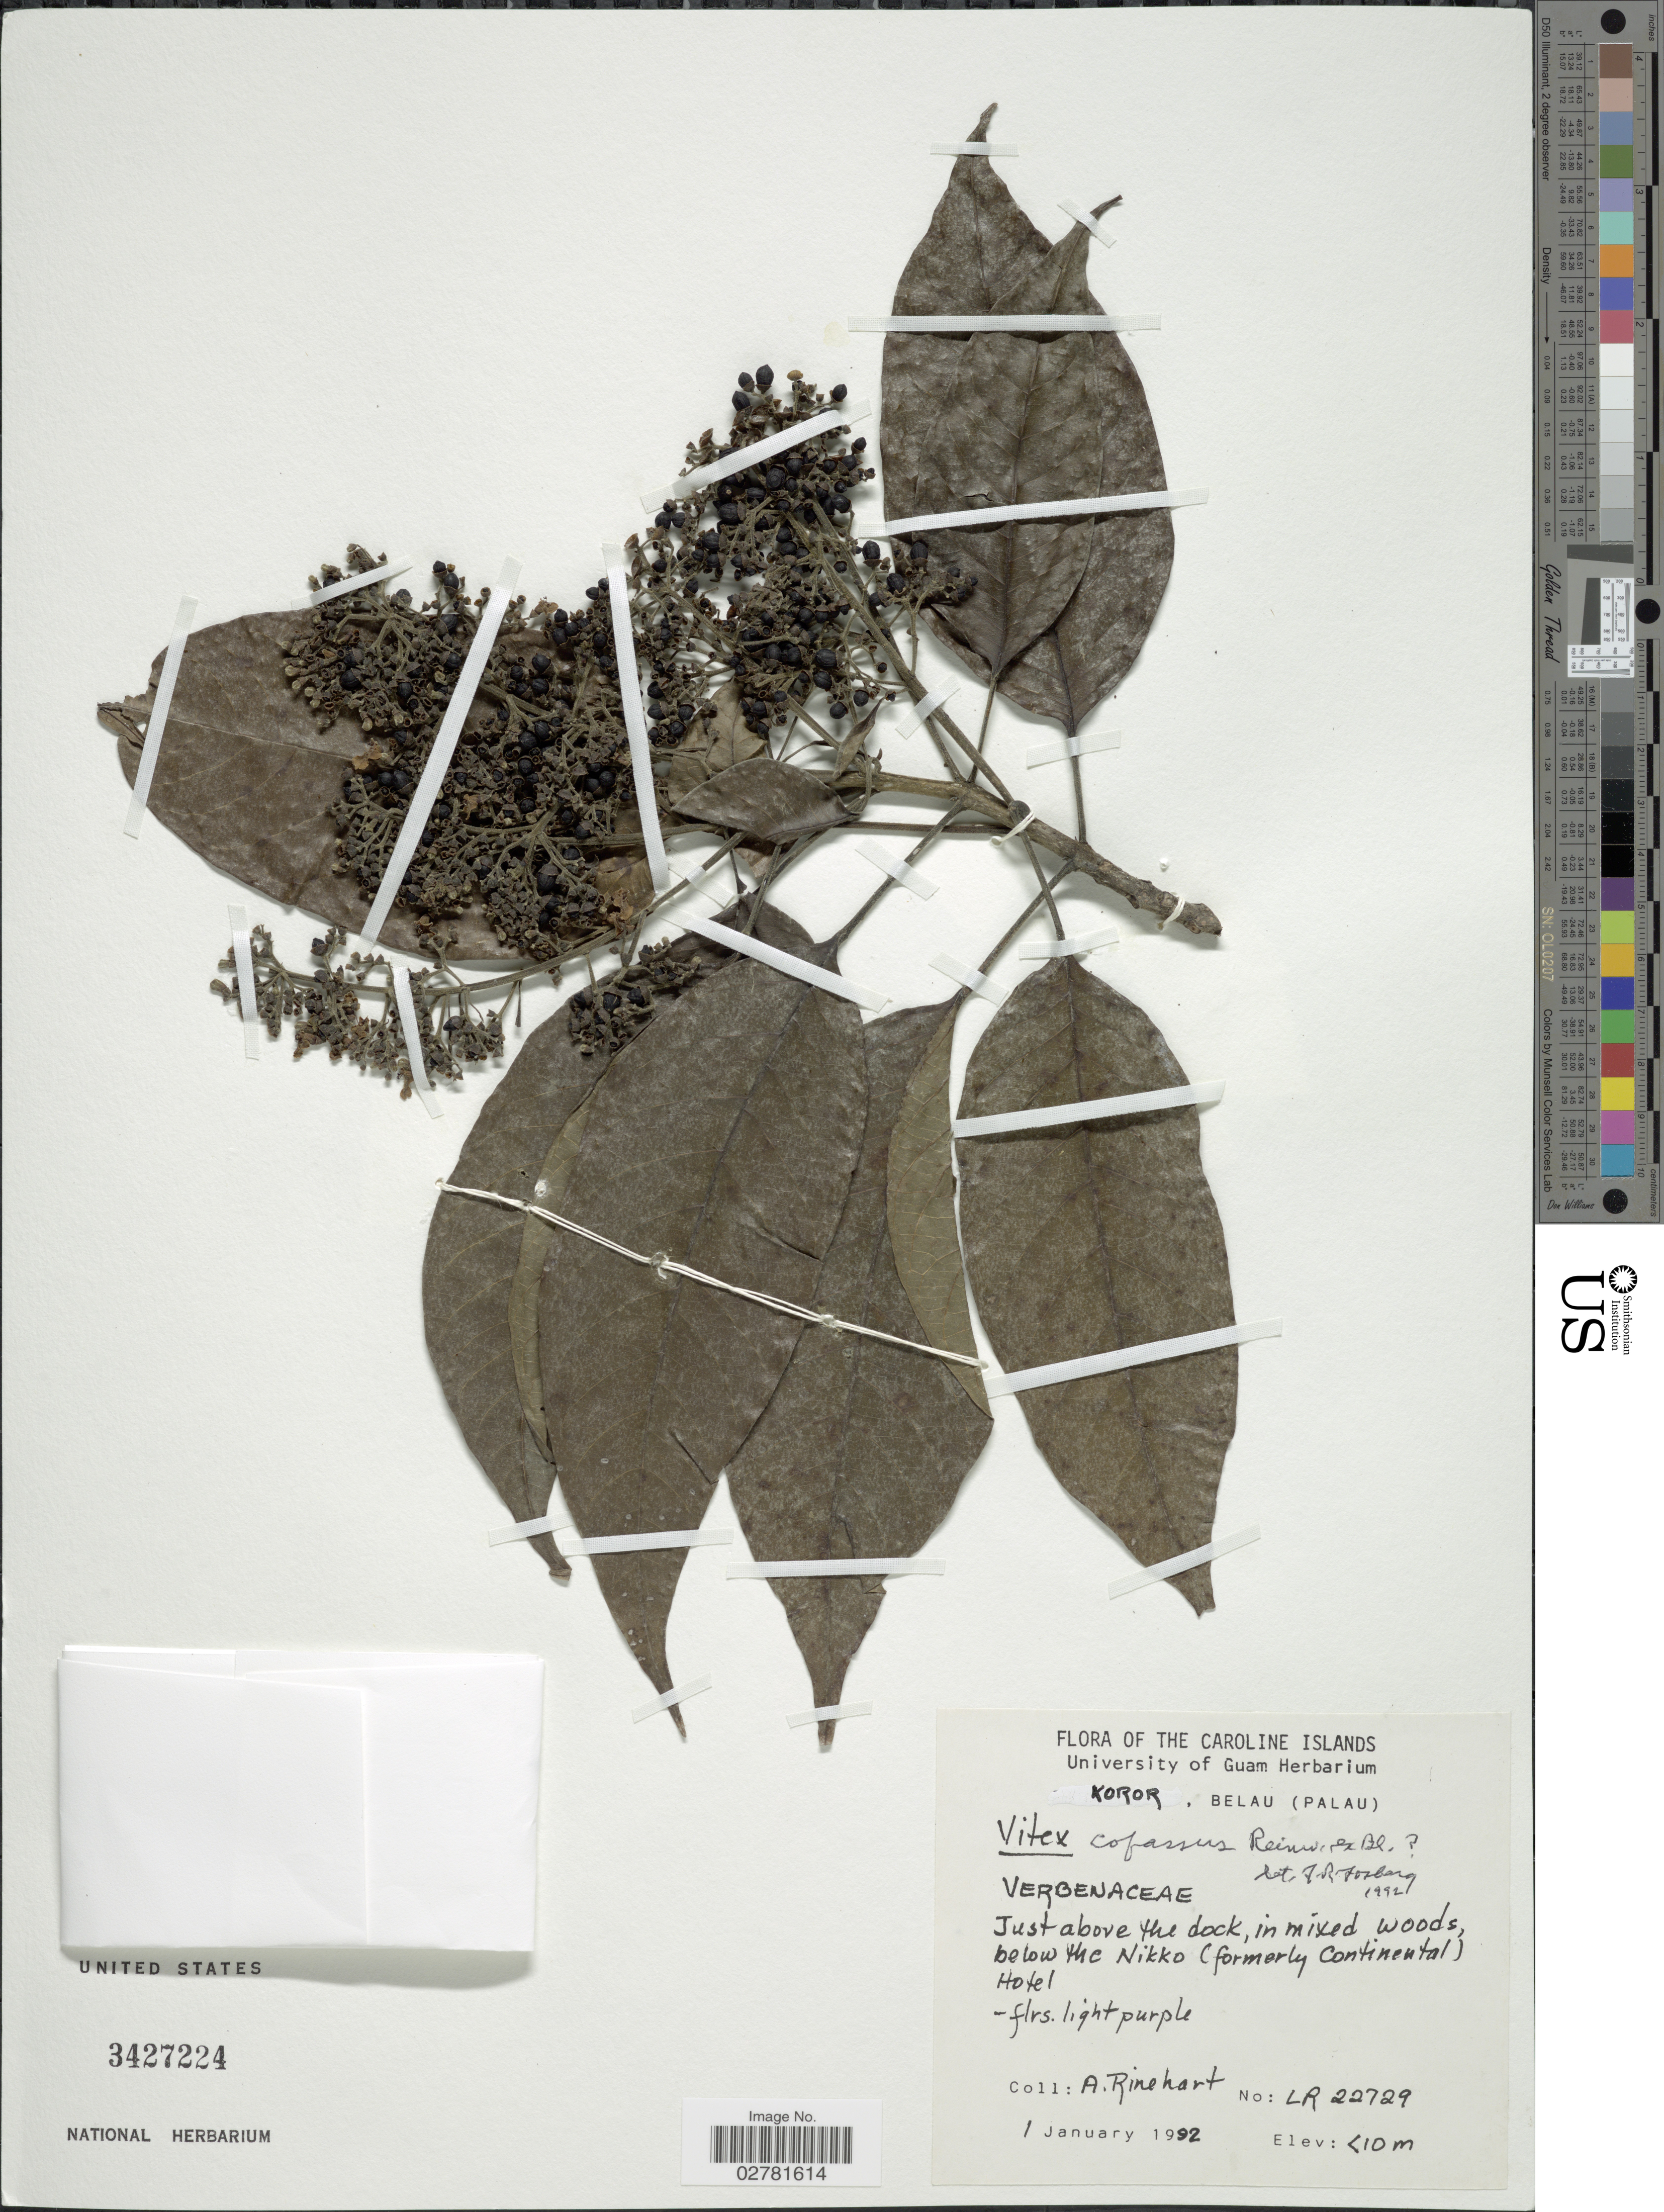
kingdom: Plantae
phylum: Tracheophyta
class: Magnoliopsida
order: Lamiales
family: Lamiaceae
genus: Vitex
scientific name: Vitex cofassus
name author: Reinw. ex Blume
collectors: A. Rinehart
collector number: LR22729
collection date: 1992-01-01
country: Palau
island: Oreor [Koror]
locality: Koror. Belau (Palau). Just above the dock, in mixed woods, below the Nikko (formerly Continental) Hotel.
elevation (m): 10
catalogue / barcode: US 3427224